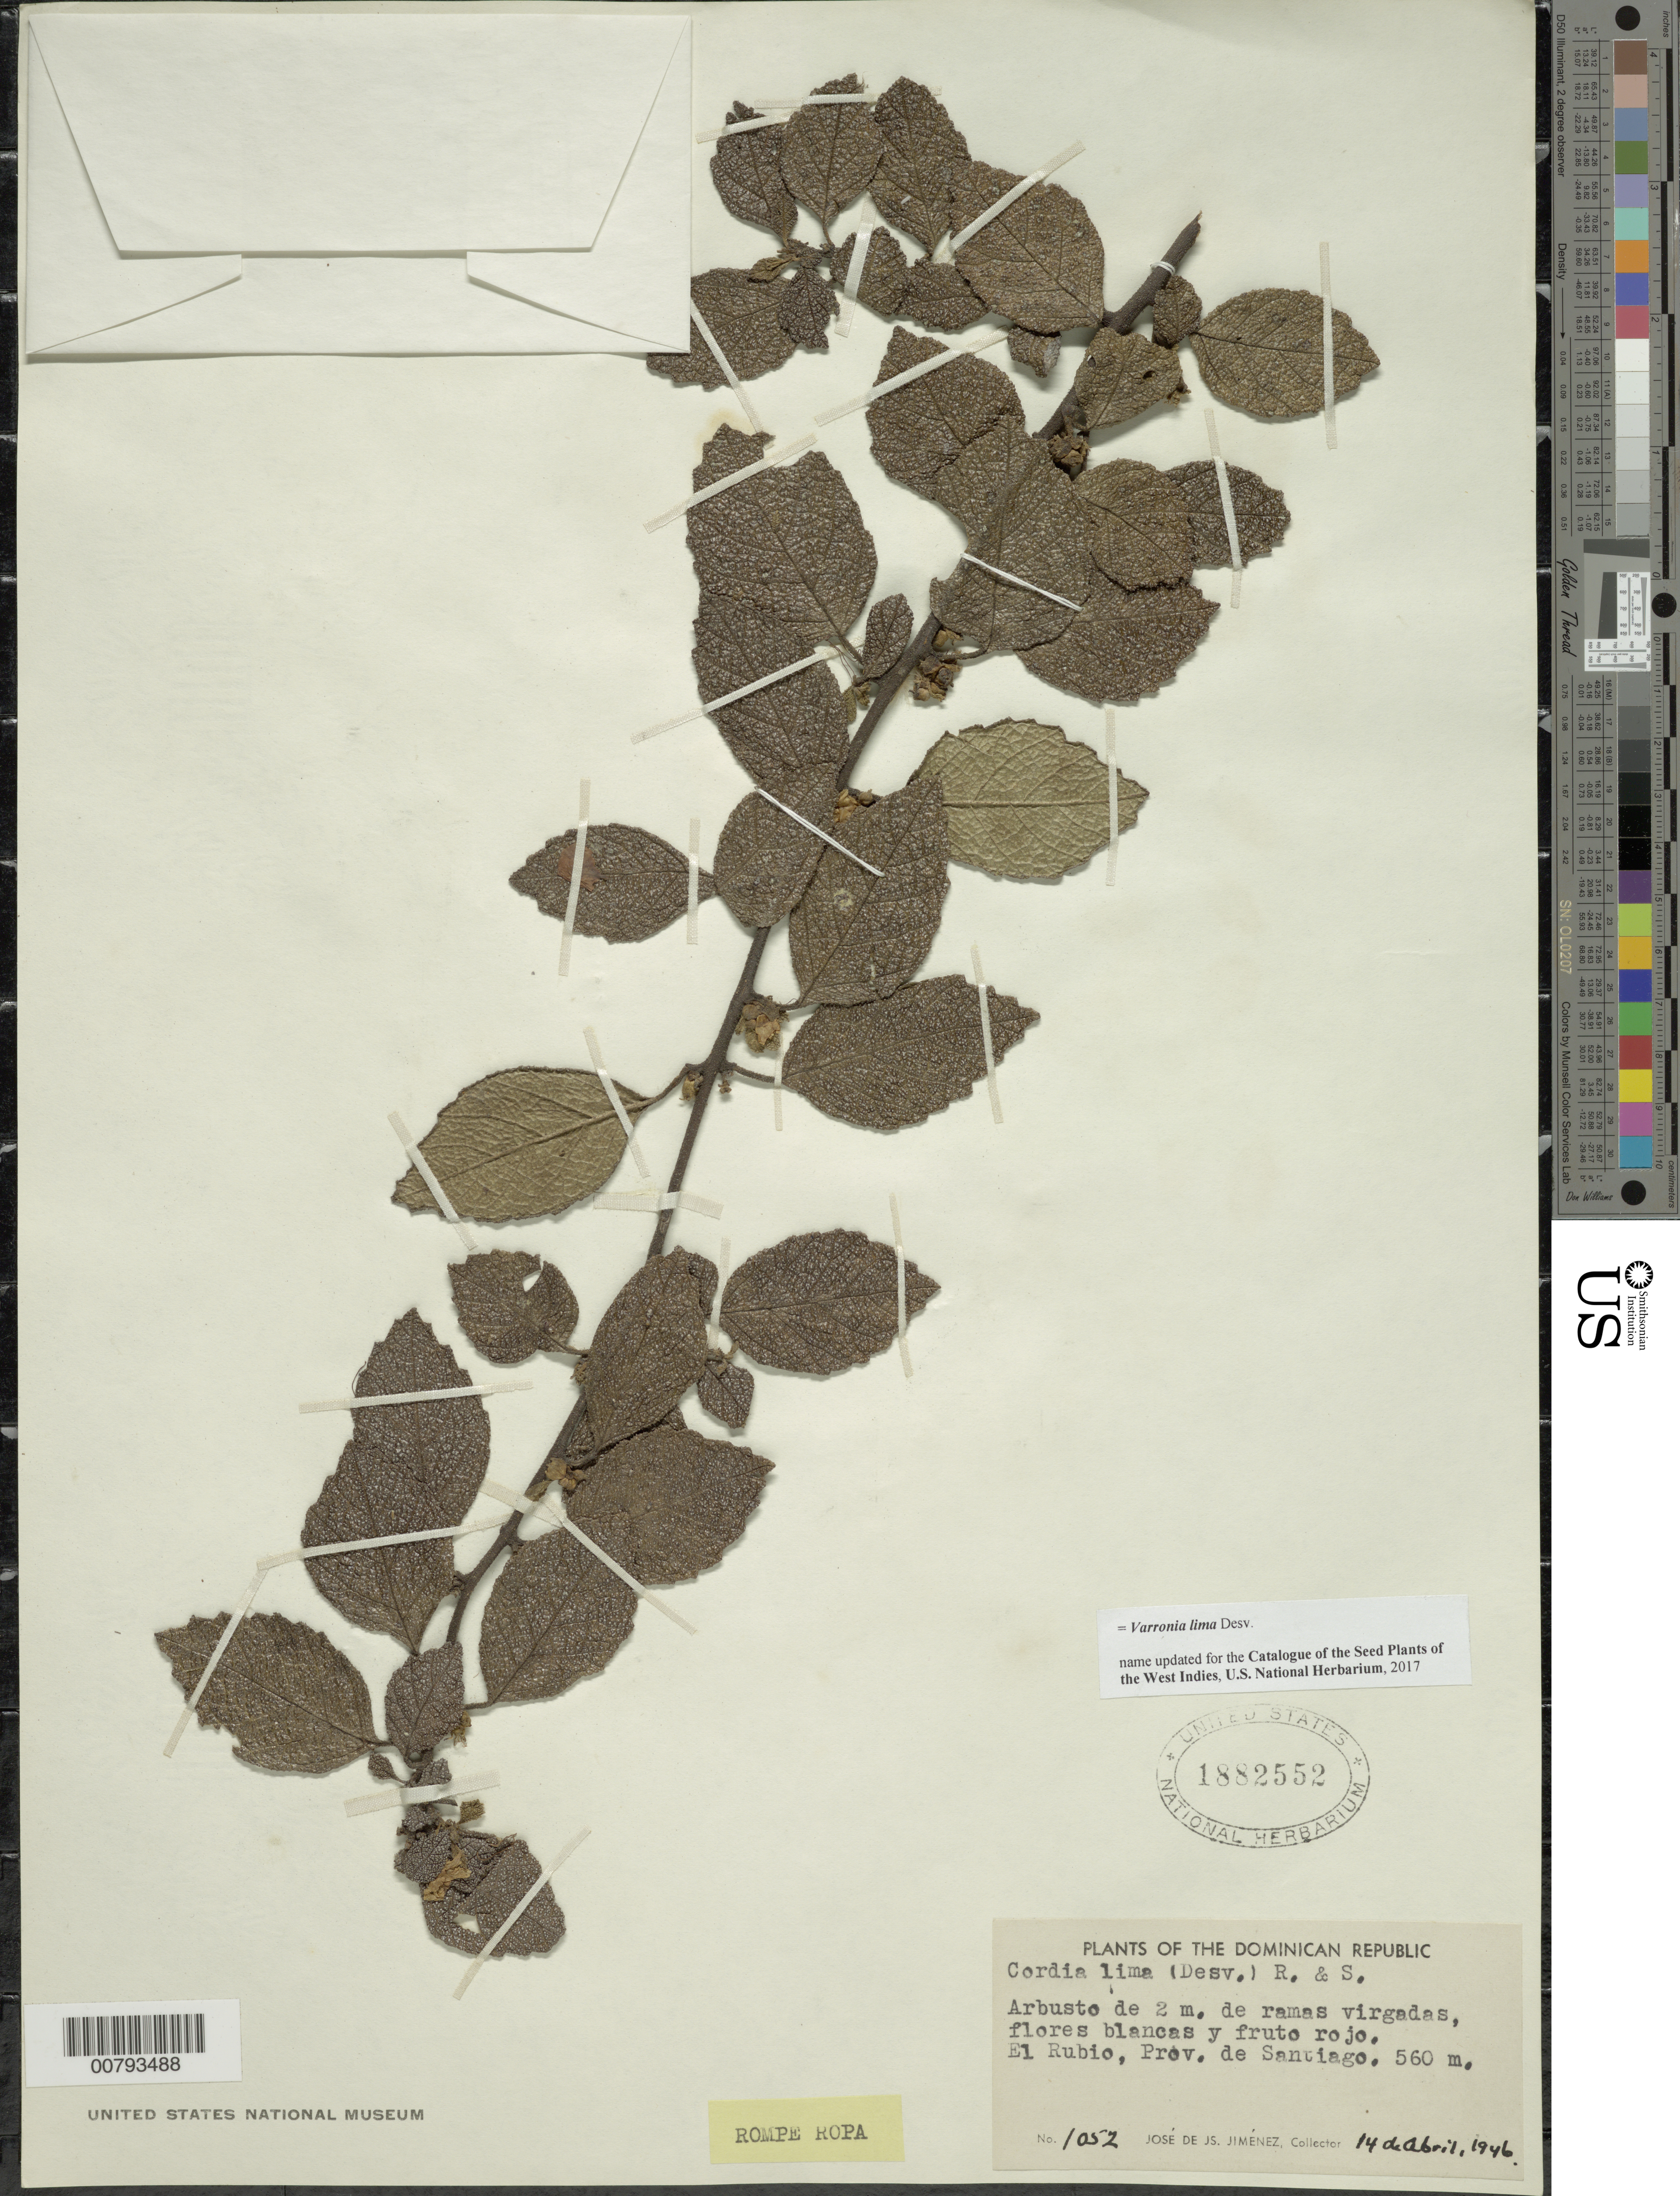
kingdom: Plantae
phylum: Tracheophyta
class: Magnoliopsida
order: Boraginales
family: Cordiaceae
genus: Varronia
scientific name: Varronia lima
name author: Desv.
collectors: J. J. Jiménez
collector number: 1052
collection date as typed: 14 Apr 1946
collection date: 1946-04-14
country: Dominican Republic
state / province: Santiago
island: Hispaniola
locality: El Rubio.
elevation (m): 560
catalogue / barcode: US 1882552